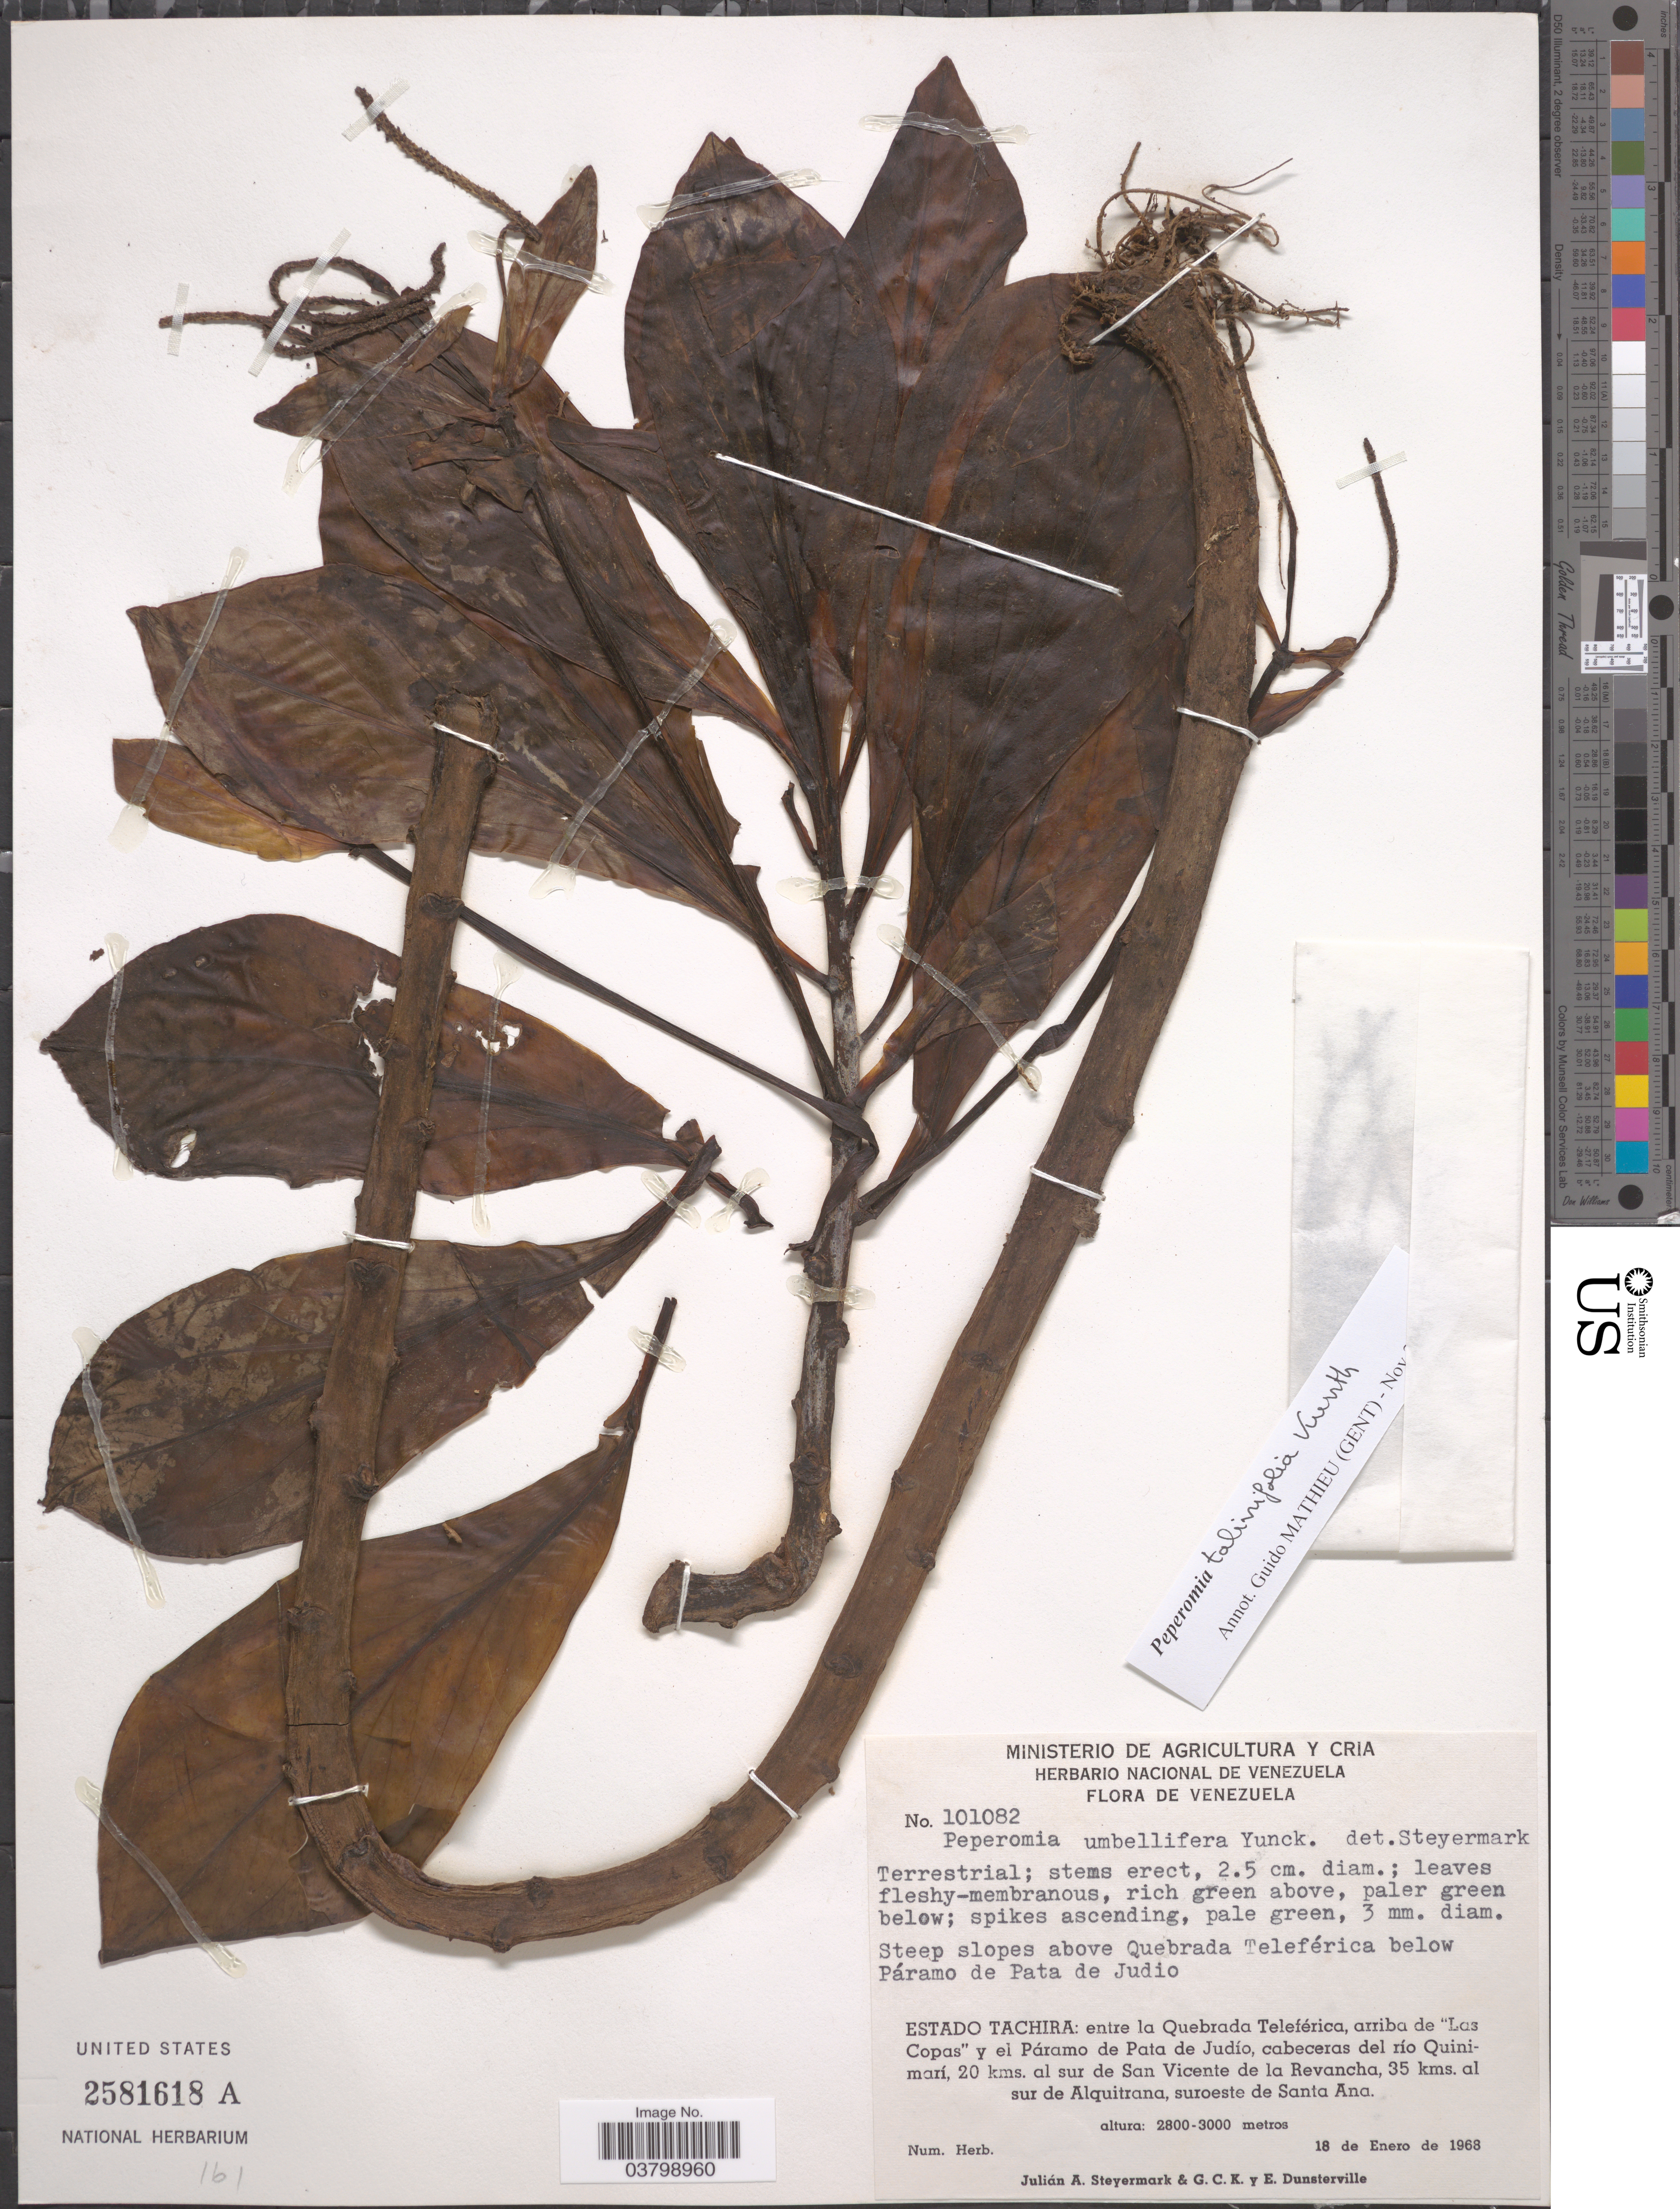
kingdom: Plantae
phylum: Tracheophyta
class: Magnoliopsida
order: Piperales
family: Piperaceae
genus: Peperomia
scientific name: Peperomia talinifolia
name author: Kunth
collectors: J. Steyermark, G. C. K. Dunsterville & E. Dunsterville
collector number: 101082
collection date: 1968-01-18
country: Venezuela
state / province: Tachira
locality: Steep slopes above Quebrada Teleférica below Páramo de Pata de Judio. Entre la Quebrada Teleférica, arriba de "Las Copas" y el Páramo de Pata de Judío, cabeceras del río Quinimarí, 20 kms. al sur de San Vicente de la Revancha, 35 kms. al sur de Alquitrana, suroeste de Santa Ana.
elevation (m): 2800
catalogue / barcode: US 2581618A